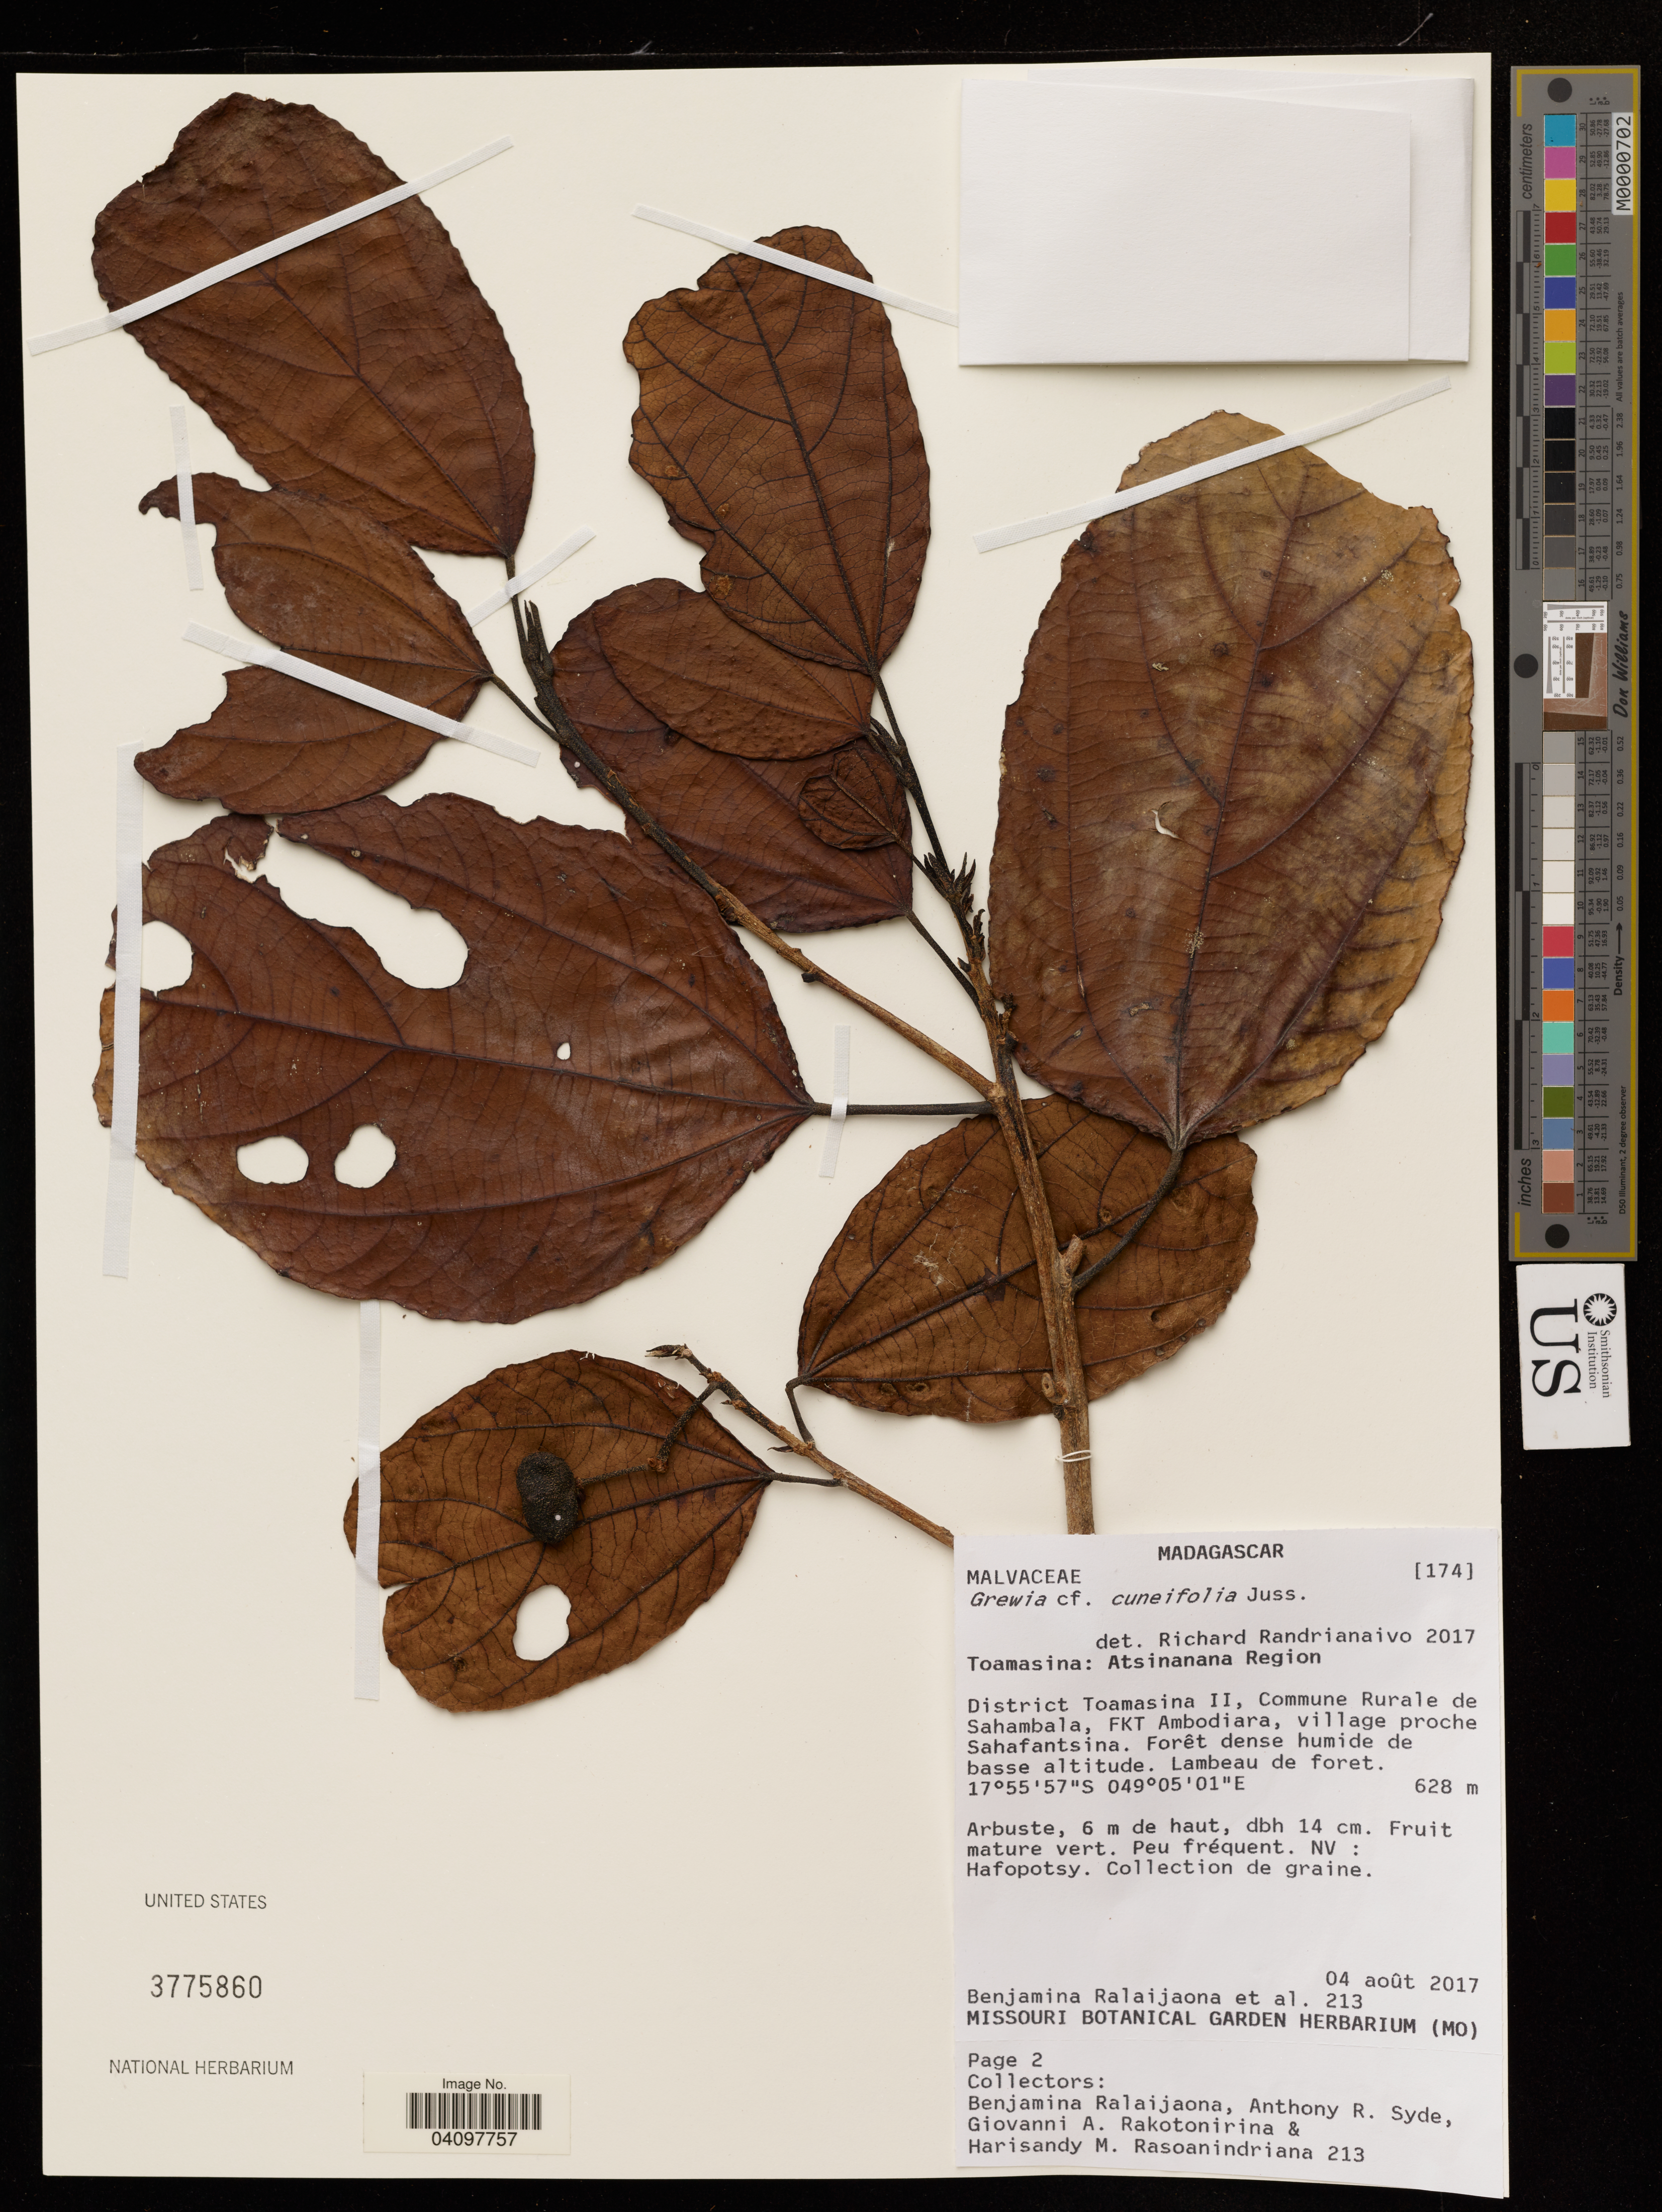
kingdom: Plantae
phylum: Tracheophyta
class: Magnoliopsida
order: Malvales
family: Malvaceae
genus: Grewia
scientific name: Grewia cuneifolia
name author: Juss.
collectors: B. Ralaijaona, A. Syde, G. Rakotonirina & H. Rasoanindriana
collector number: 213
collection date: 2017-08-04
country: Madagascar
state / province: Toamasina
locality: Atsinanana Region. District Toamasina II, Commune Rurale de Sahambala, FKT Ambodiara, village proche Sahafantsina.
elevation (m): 628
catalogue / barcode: US 3775860